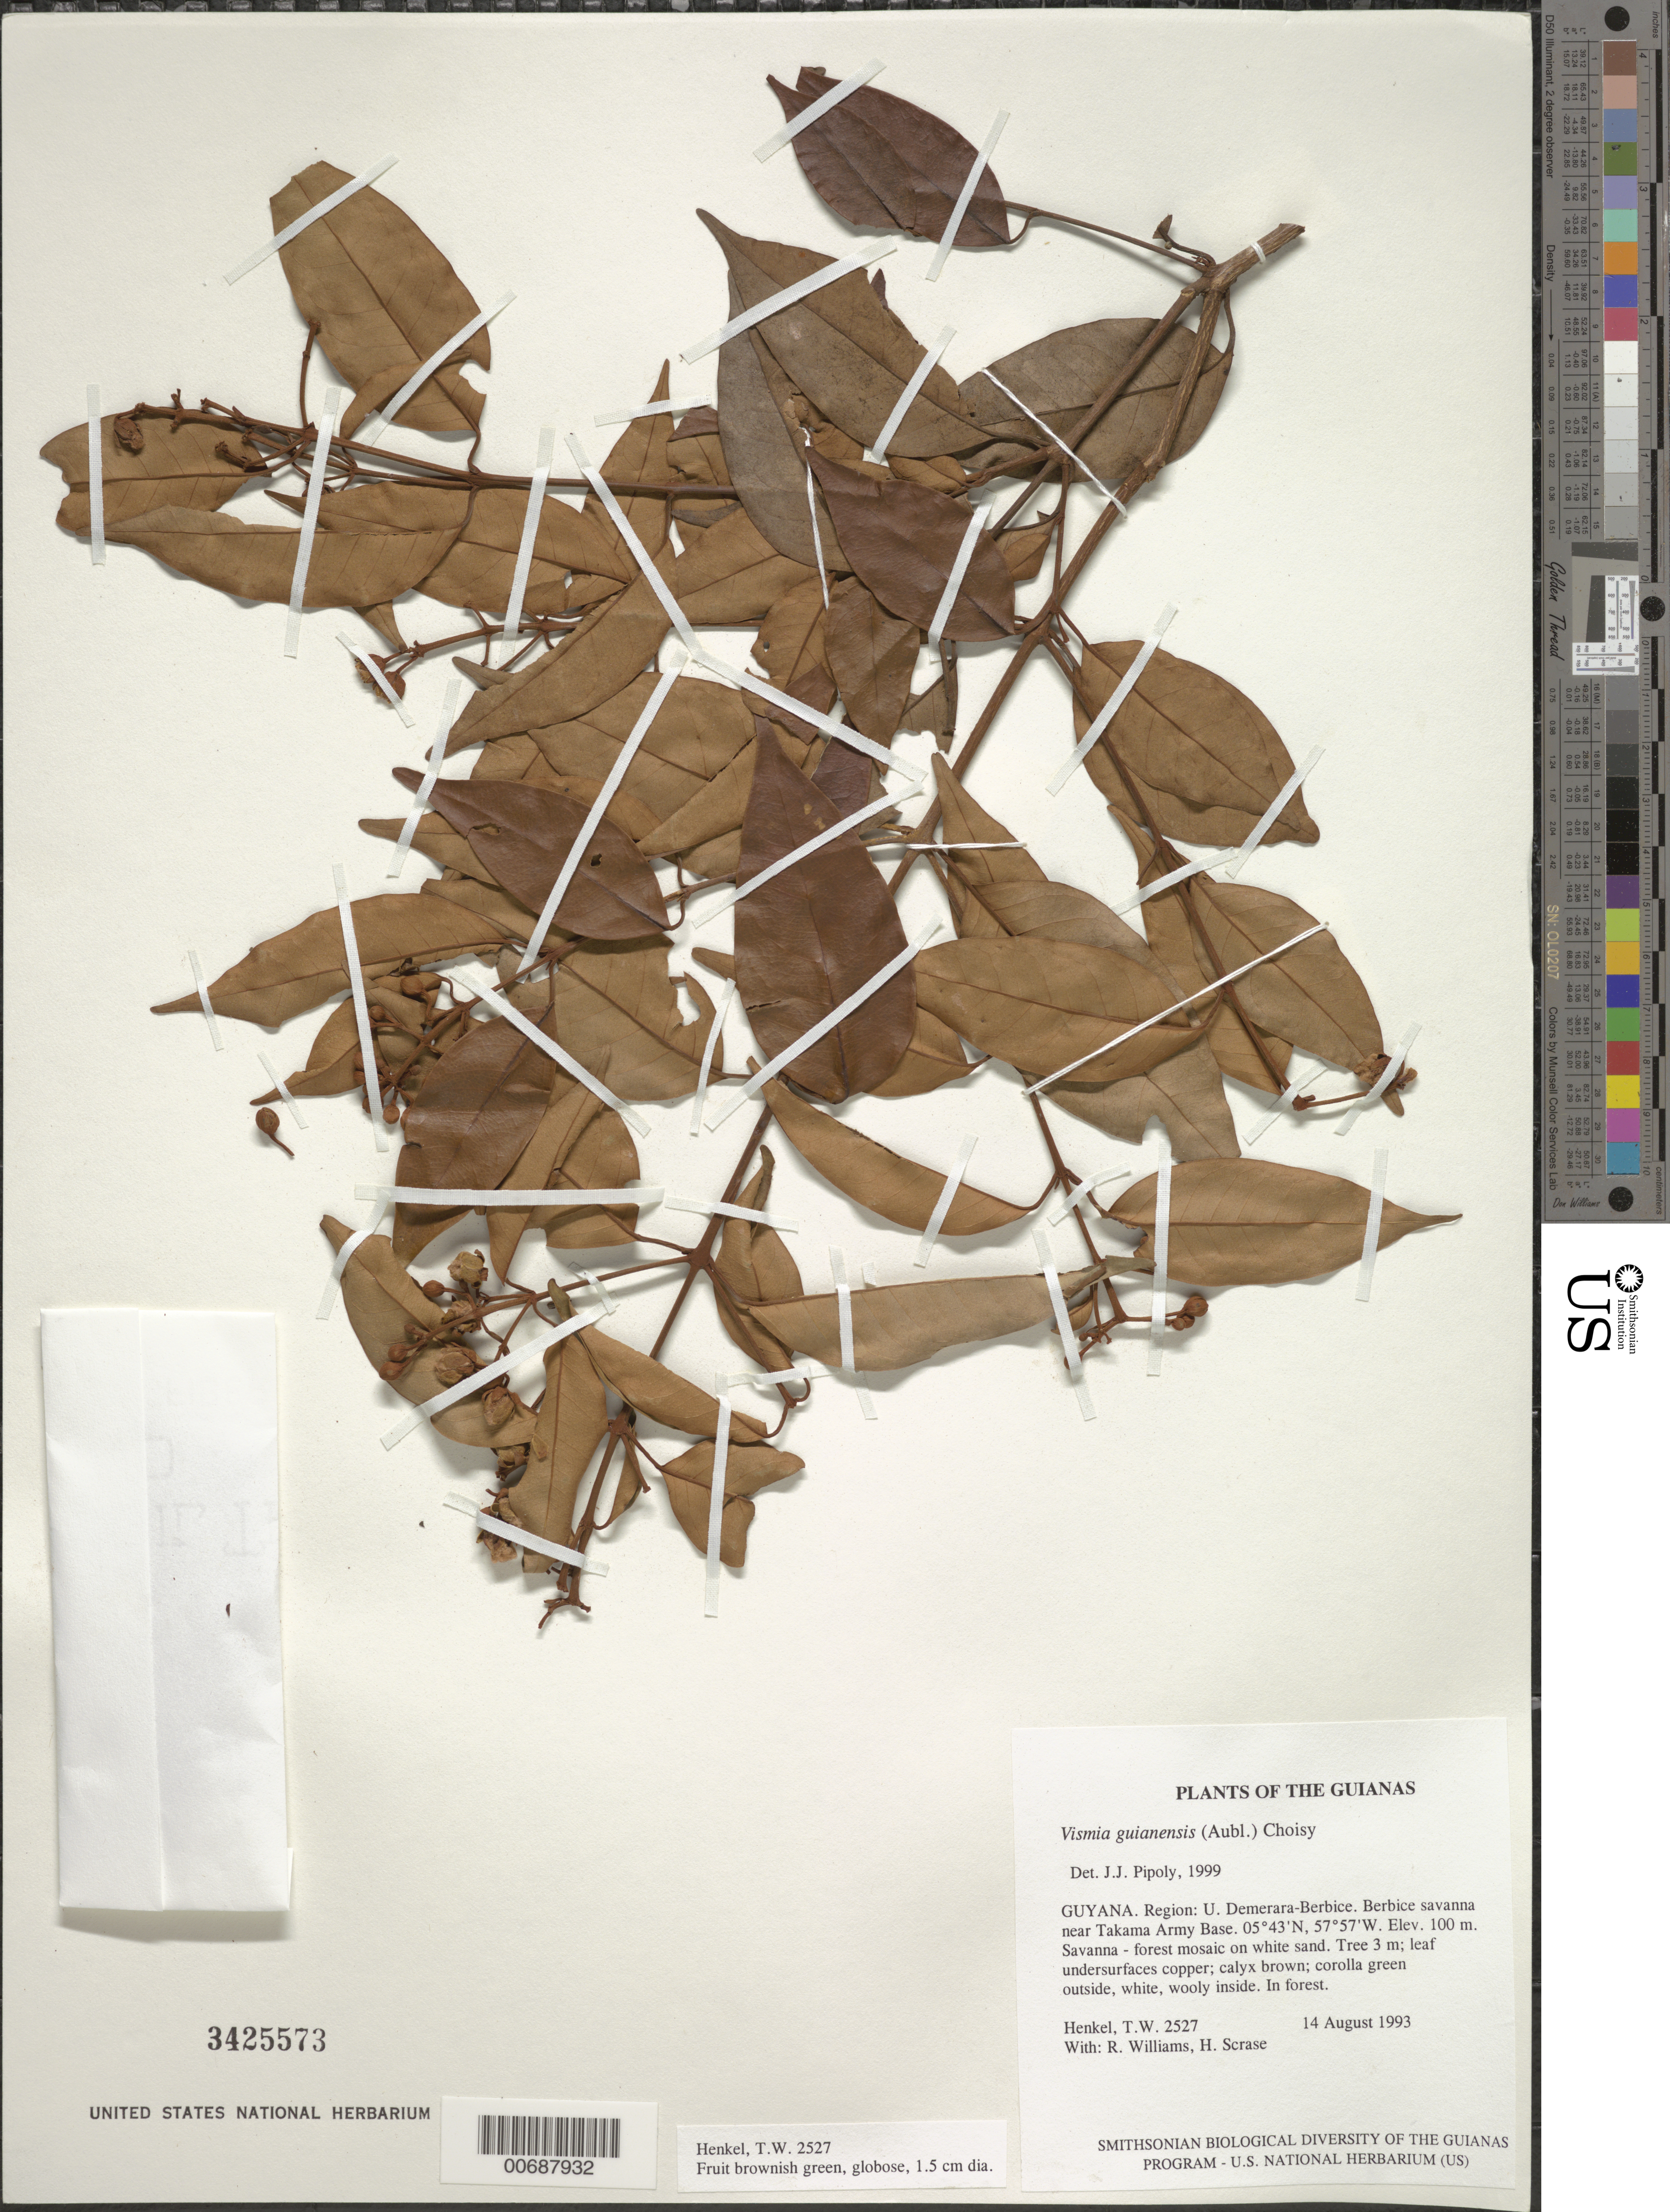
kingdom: Plantae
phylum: Tracheophyta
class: Magnoliopsida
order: Malpighiales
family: Hypericaceae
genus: Vismia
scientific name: Vismia guianensis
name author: (Aubl.) Pers.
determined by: Pipoly, J. J., III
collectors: T. Henkel, R. Williams & H. Scrase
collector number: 2527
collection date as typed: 14 August 1993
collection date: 1993-08-14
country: Guyana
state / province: U. Demerara-Berbice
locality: Berbice savanna near Takama Army Base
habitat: Savanna - forest mosaic on white sand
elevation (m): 100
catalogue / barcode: US 3425573